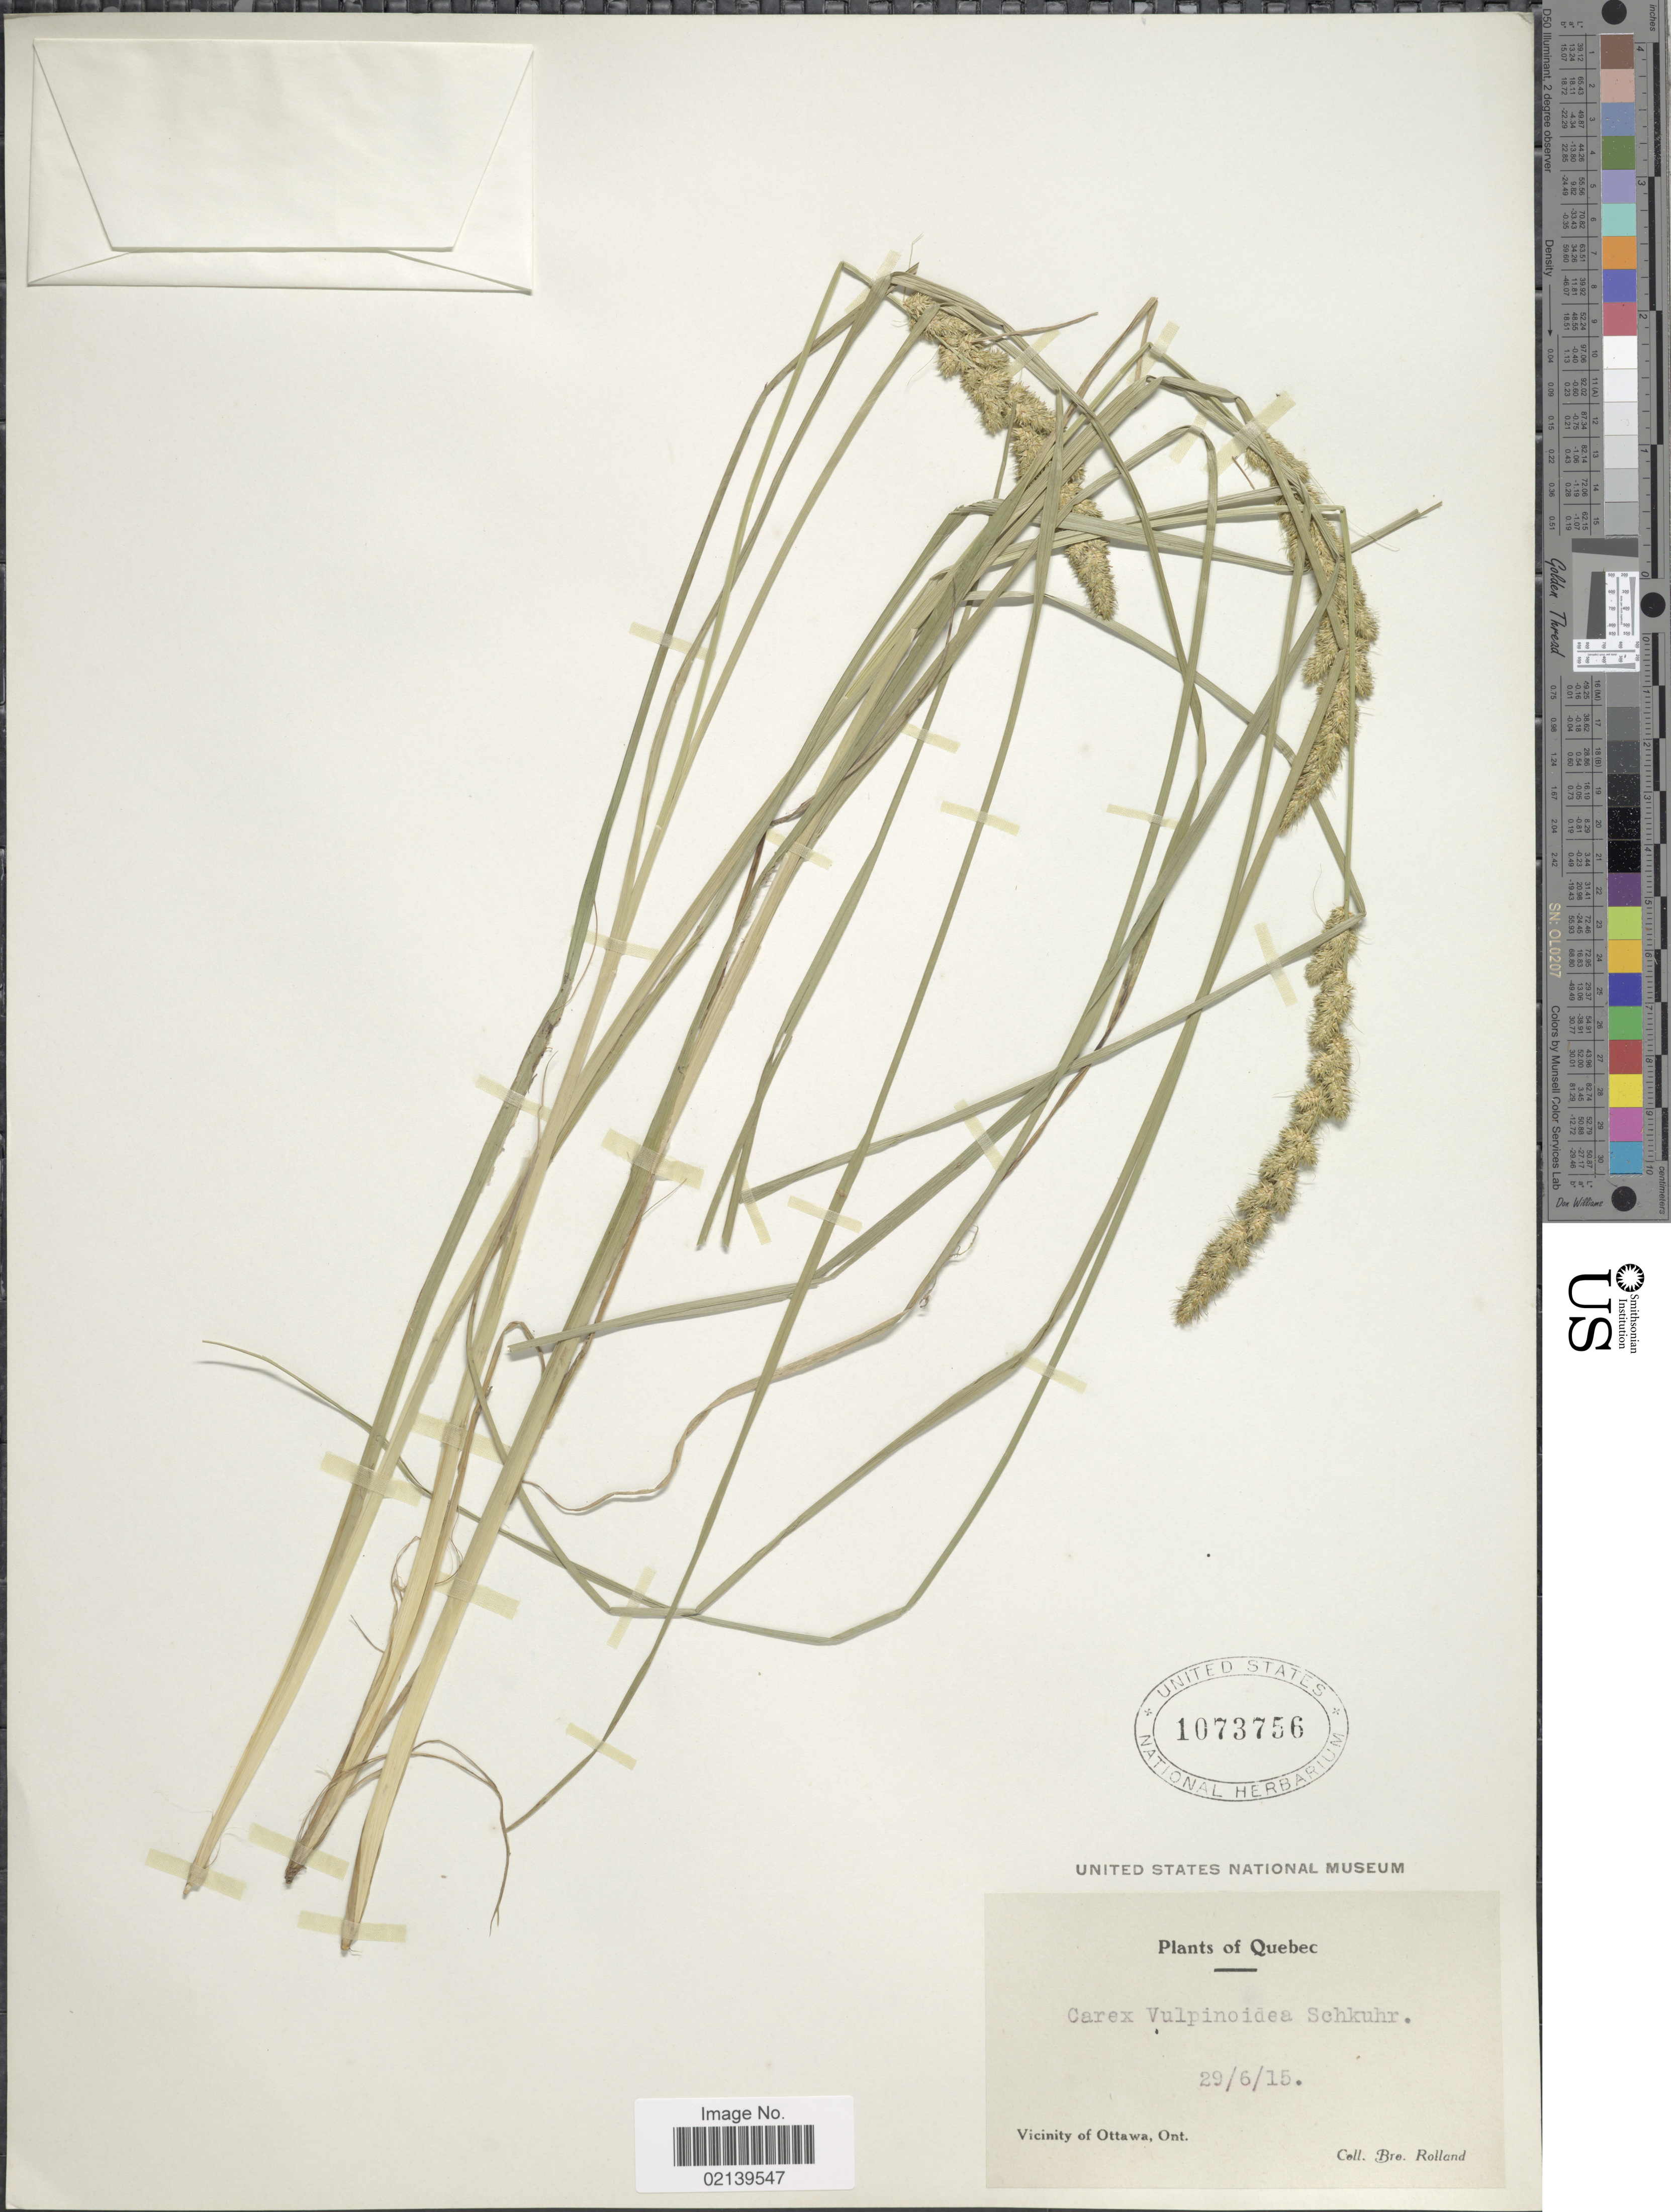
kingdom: Plantae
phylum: Tracheophyta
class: Liliopsida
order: Poales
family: Cyperaceae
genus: Carex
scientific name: Carex vulpinoidea Michx.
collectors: B. Rolland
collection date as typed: Transcribed d/m/y: 29/6/15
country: Canada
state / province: Ontario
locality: Vicinity of Ottawa, Ont., Quebec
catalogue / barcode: US 1073756